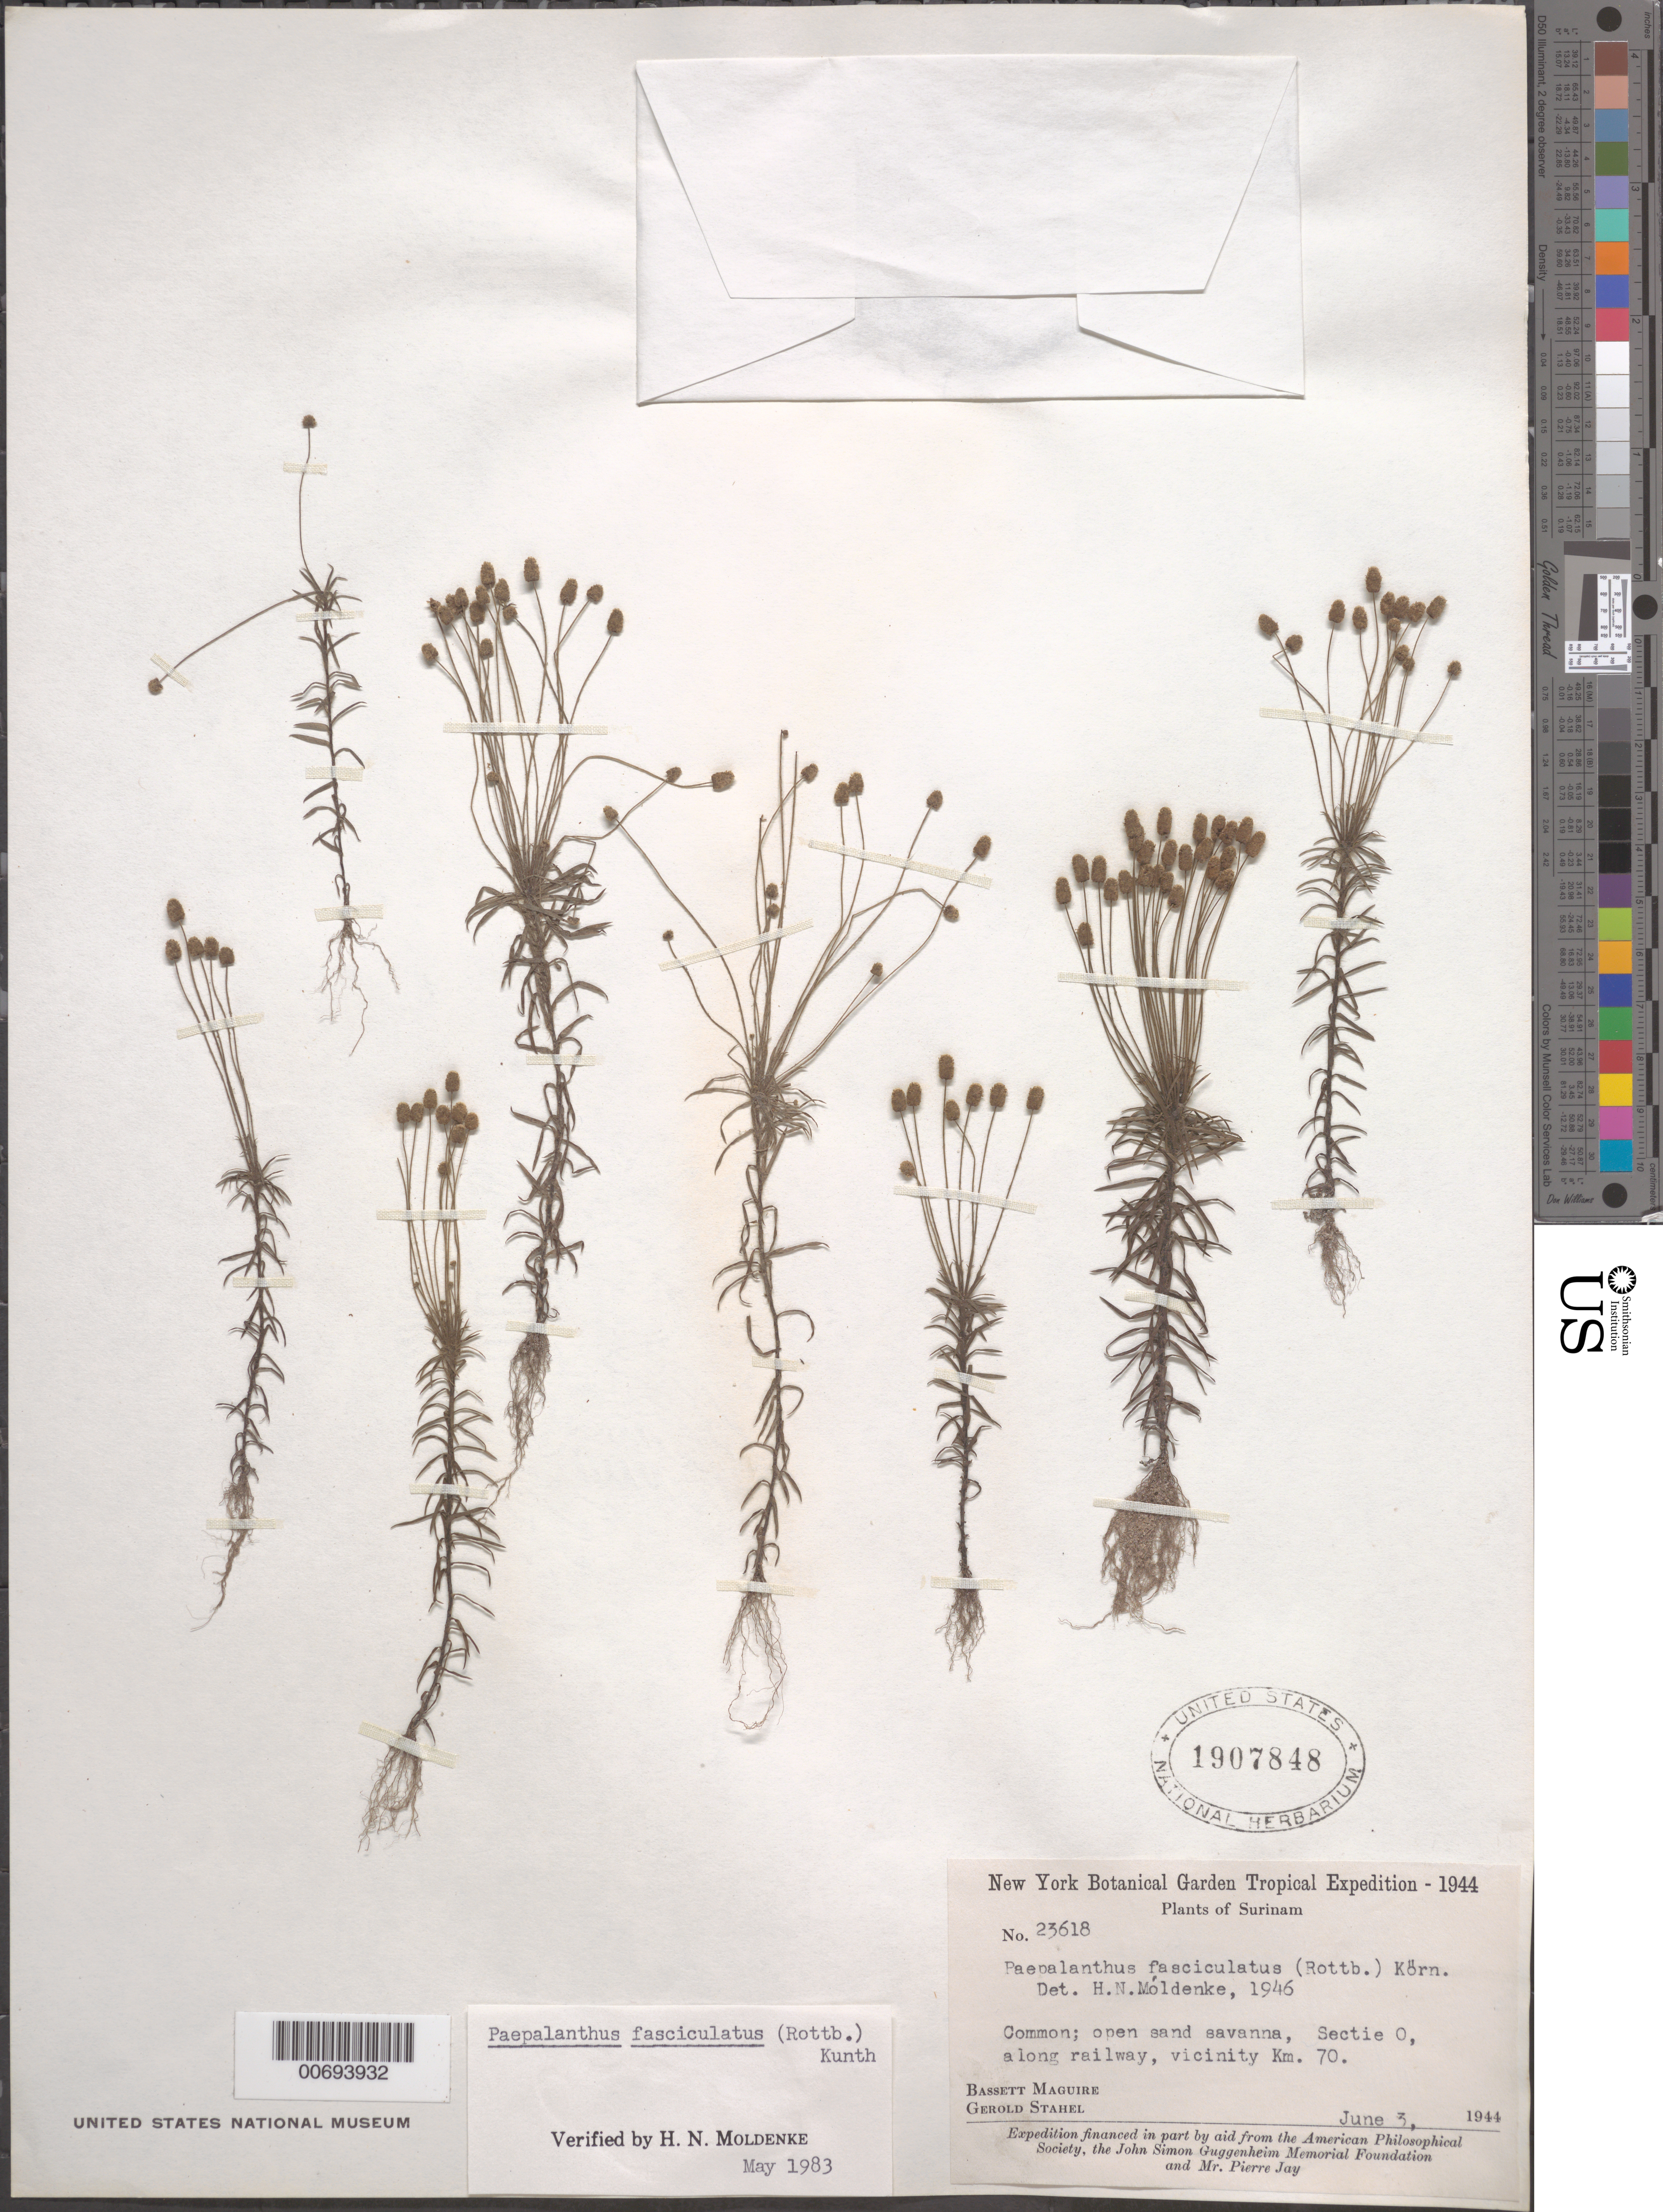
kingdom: Plantae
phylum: Tracheophyta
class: Liliopsida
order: Poales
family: Eriocaulaceae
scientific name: Giuliettia fasciculata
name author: (Rottb.) Andrino & Sano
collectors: B. Maguire & G. Stahel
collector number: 23618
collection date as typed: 3-Jun-44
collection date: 1944-06-03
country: Suriname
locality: Zanderij Is, Sectie O, km 70, along railroad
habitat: Open sand savanna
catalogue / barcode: US 1907848